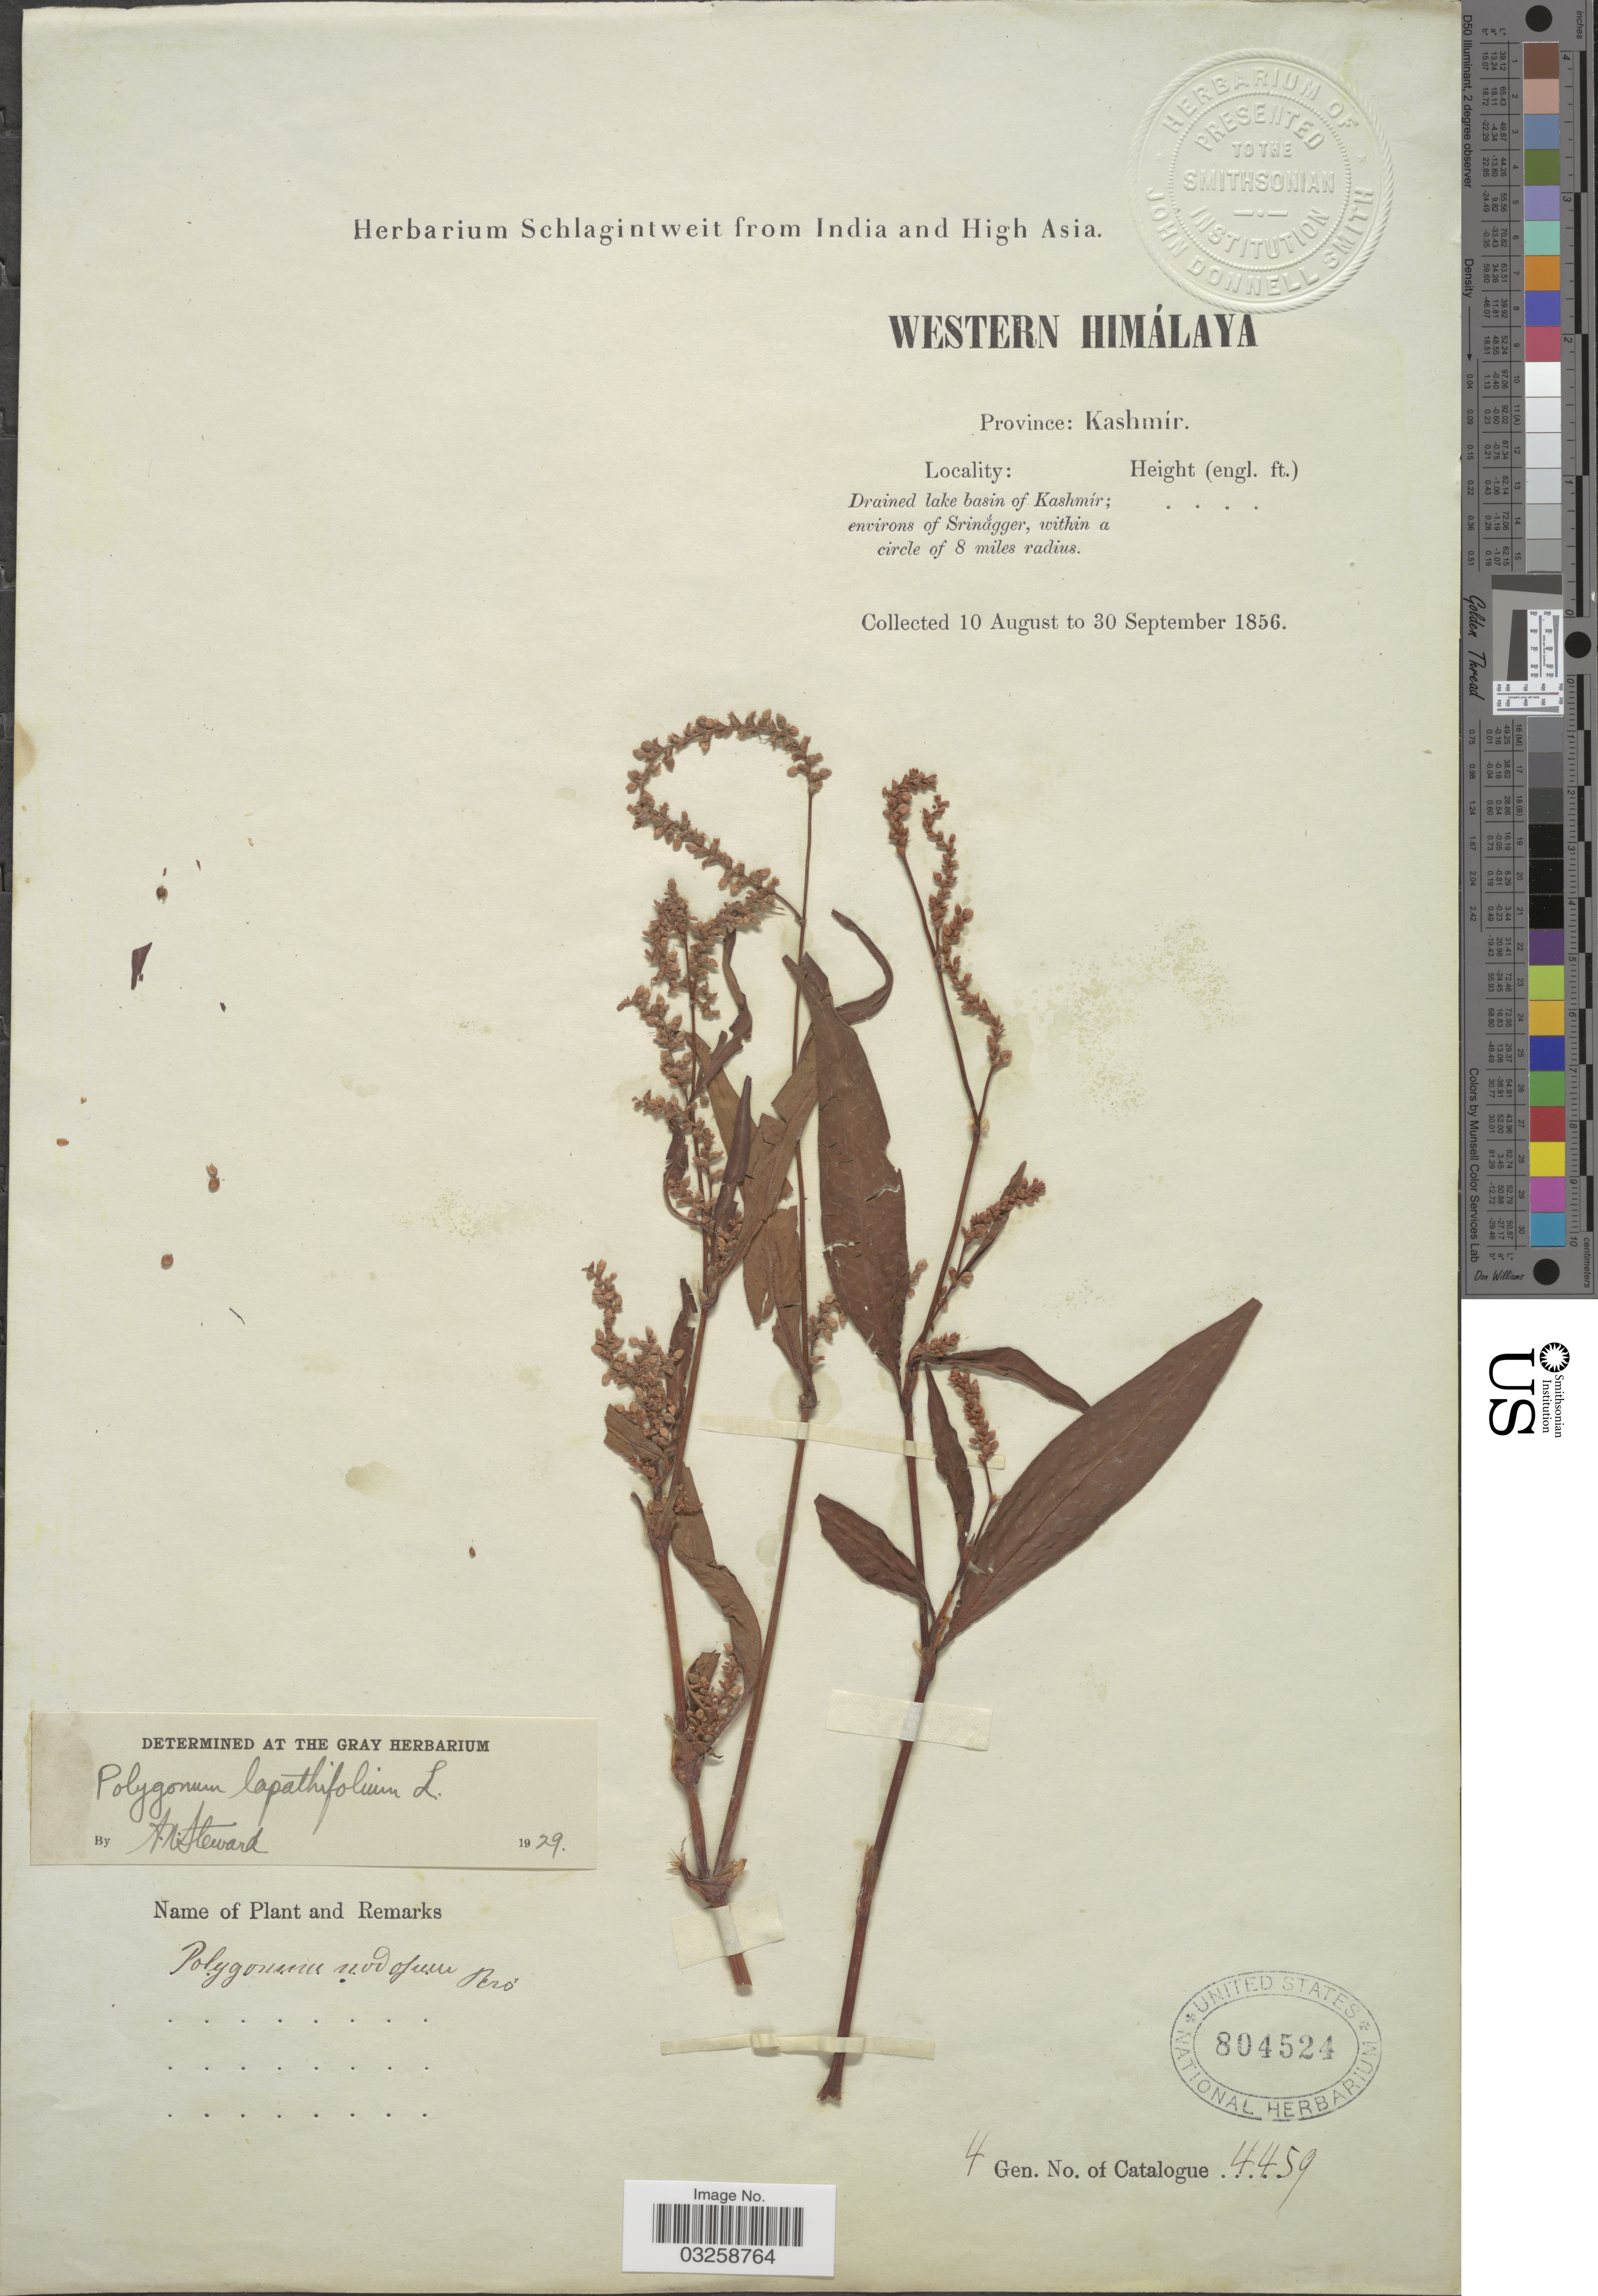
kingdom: Plantae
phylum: Tracheophyta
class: Magnoliopsida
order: Caryophyllales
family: Polygonaceae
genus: Polygonum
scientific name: Polygonum lapathifolium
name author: L.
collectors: ex herb. Schlagintweit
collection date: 1856-08-10/1856-09-30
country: India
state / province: Jammu and Kashmir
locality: Western Himálaya. Province: Kashmir. Drained lake basin of Kashmir; environs of Srinagger, within a circle of 8 miles radius.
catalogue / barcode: US 804524